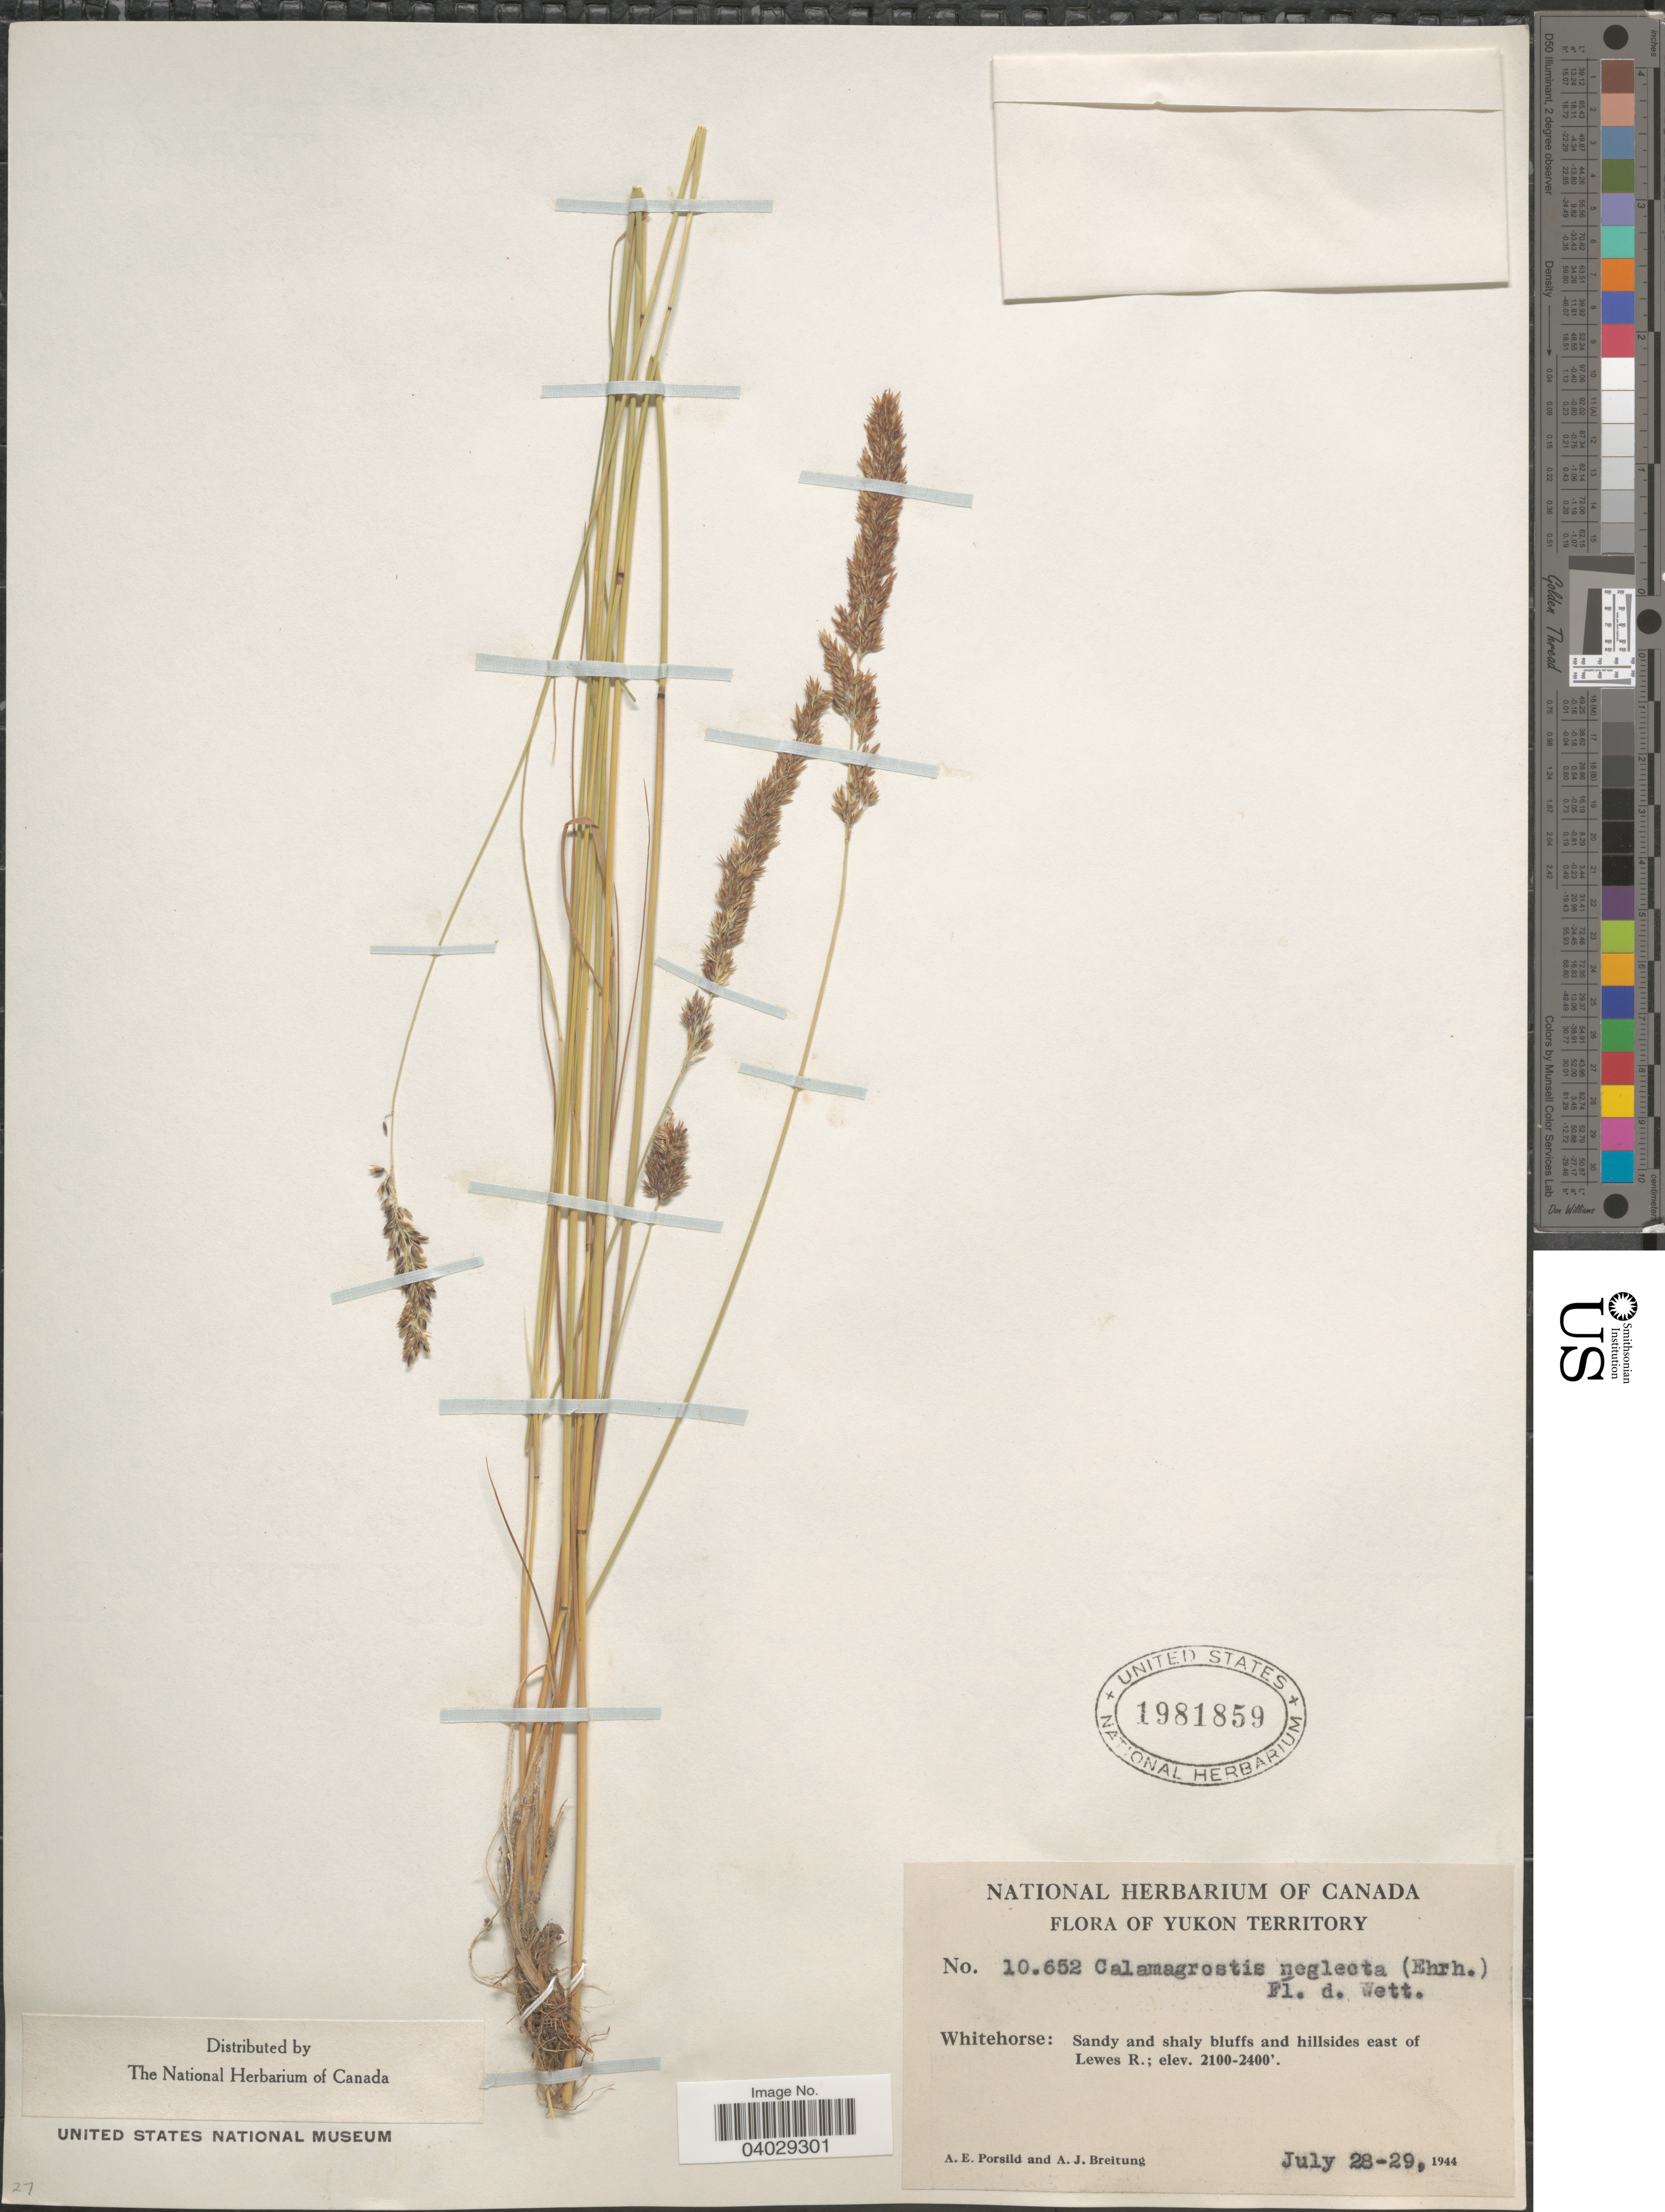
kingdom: Plantae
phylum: Tracheophyta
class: Liliopsida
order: Poales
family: Poaceae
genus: Calamagrostis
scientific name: Calamagrostis neglecta (Ehrh.) Gaertner et al.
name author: (Ehrhart) G. Gaertn. et al.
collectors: A. E. Porsild & A. Breitung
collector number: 10652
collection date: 1944-07-28/1944-07-29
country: Canada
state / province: Yukon Territory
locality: Whitehorse: Sandy and shaly bluffs and hillsides east of Lewes R.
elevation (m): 640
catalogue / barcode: US 1981859